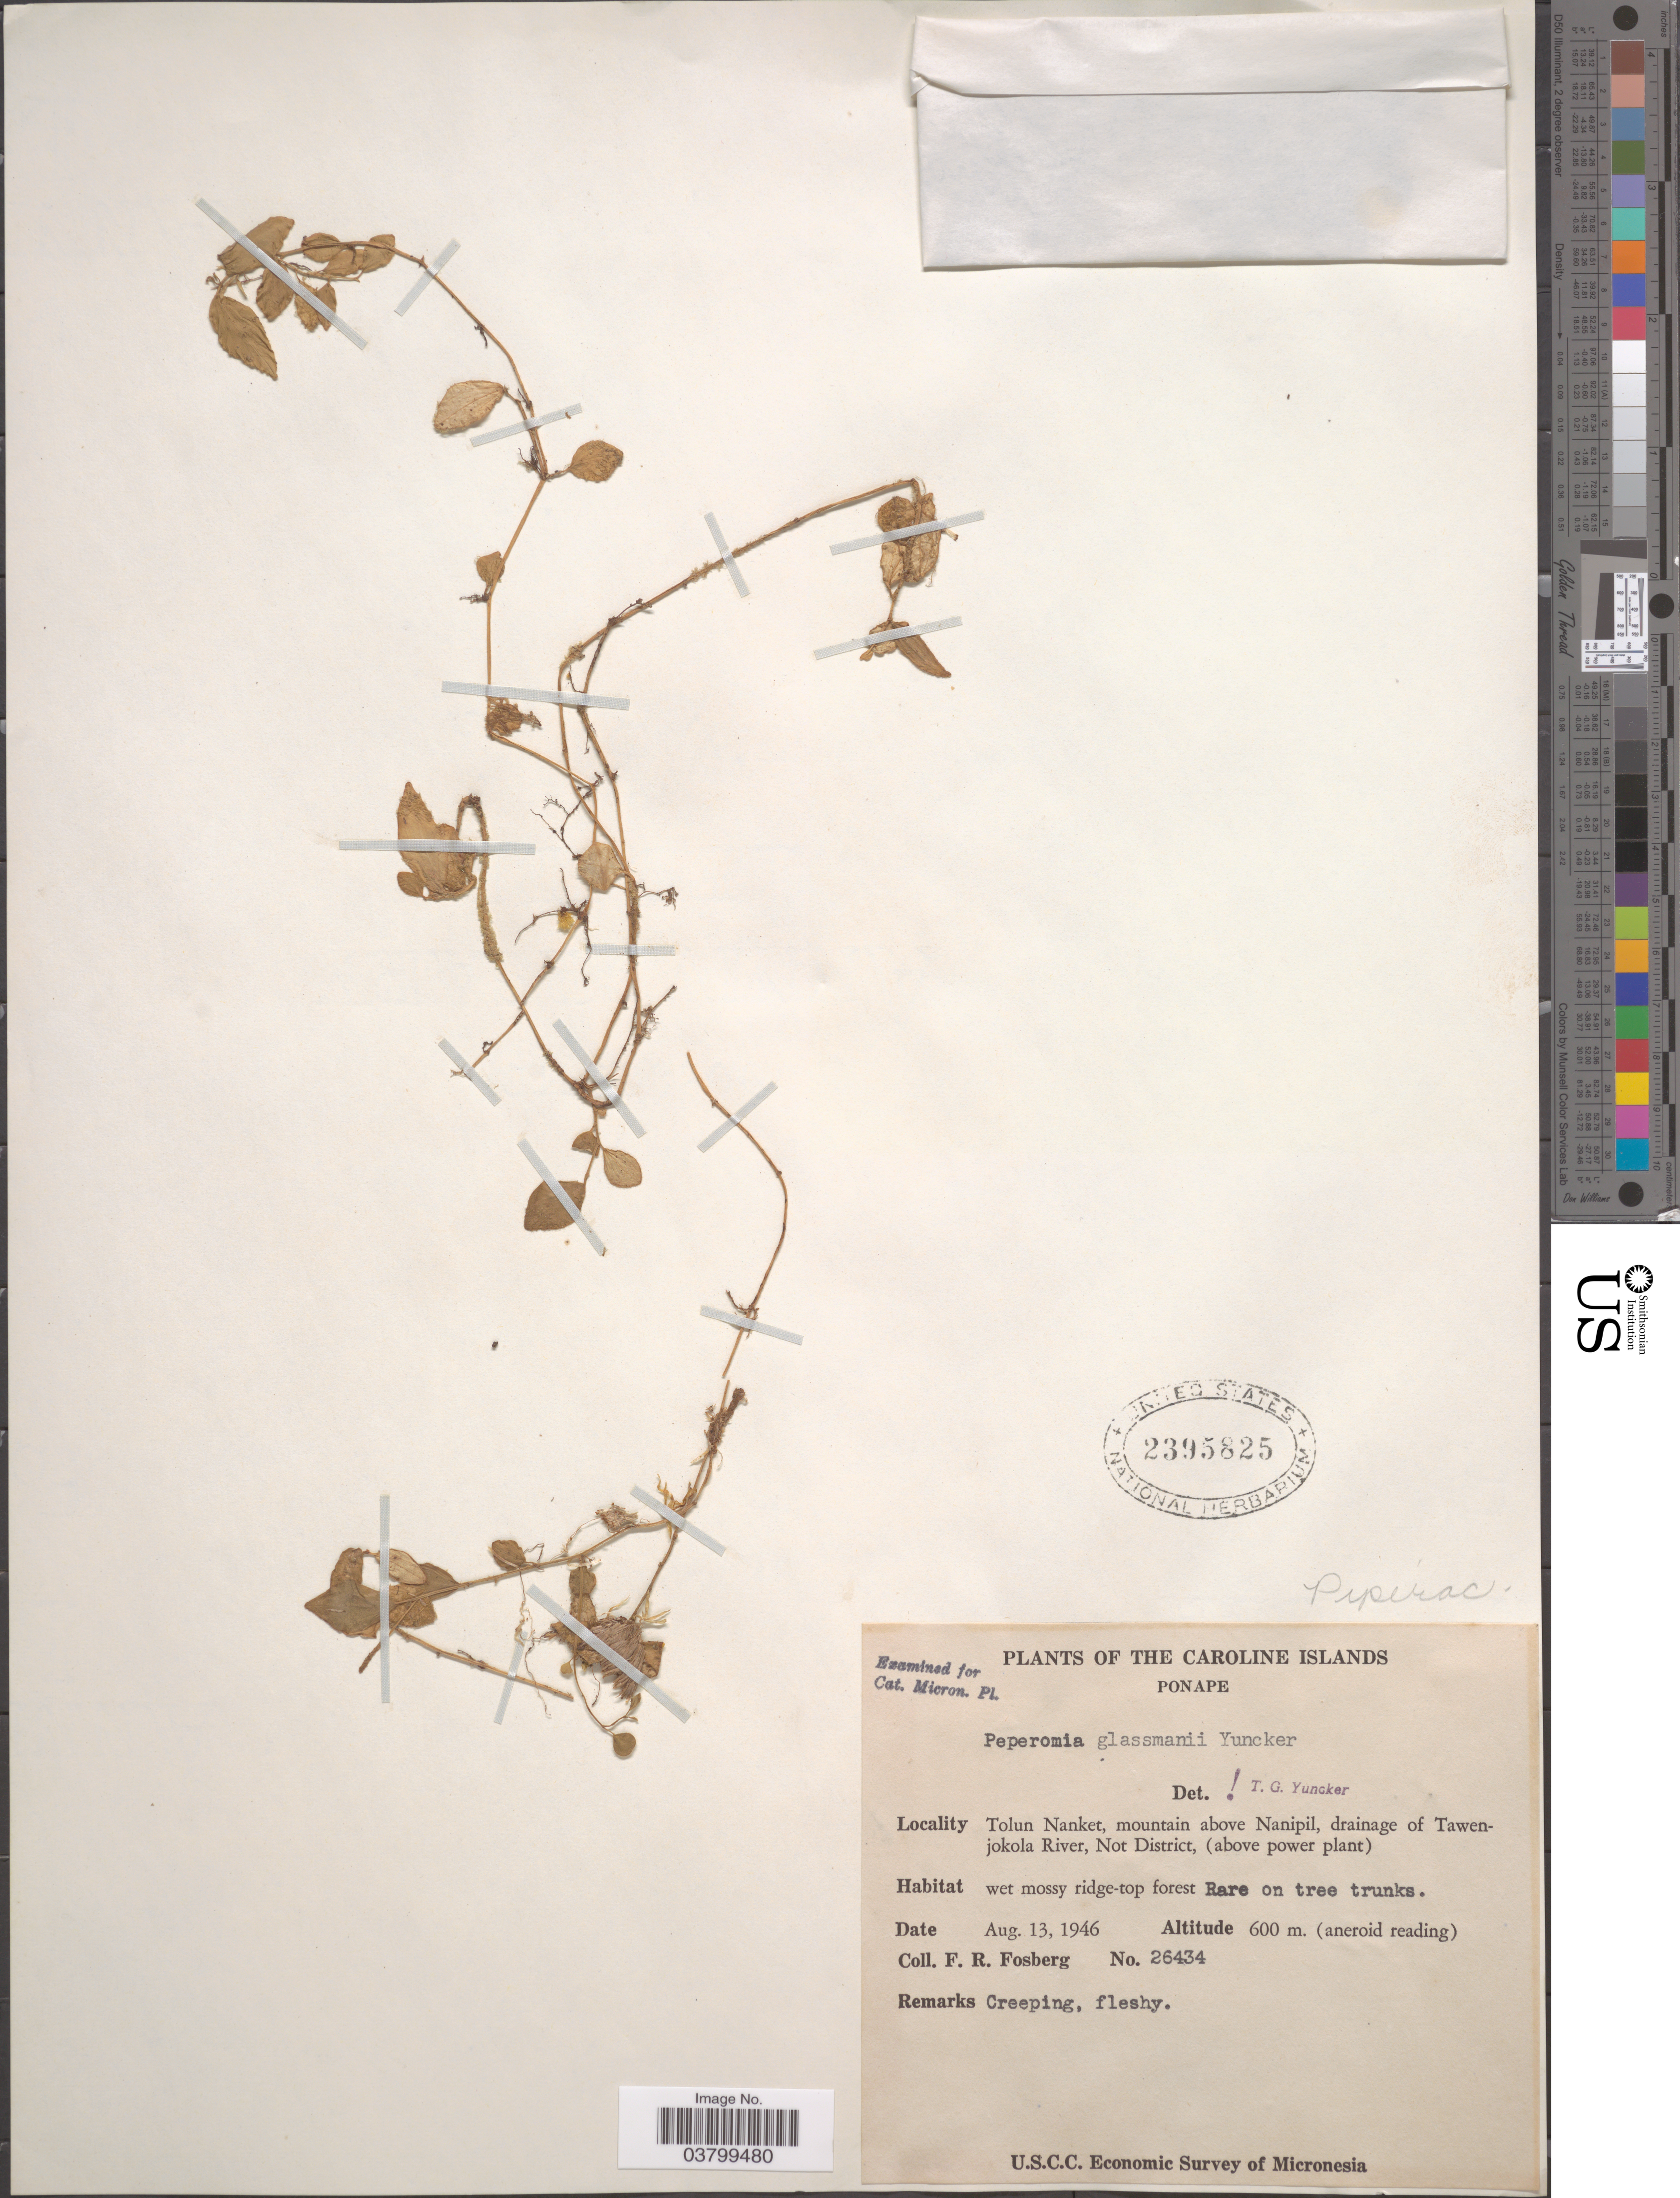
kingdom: Plantae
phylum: Tracheophyta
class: Magnoliopsida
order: Piperales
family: Piperaceae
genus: Peperomia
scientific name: Peperomia glassmanii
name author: Yunck.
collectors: F. R. Fosberg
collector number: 26434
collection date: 1946-08-13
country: Micronesia, Federated States of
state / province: Pohnpei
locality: The Caroline Islands. Ponape. Tolun Nanket, mountain above Nanipil, drainage of Tawenjokola River, Not District.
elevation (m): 600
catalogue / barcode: US 2395825